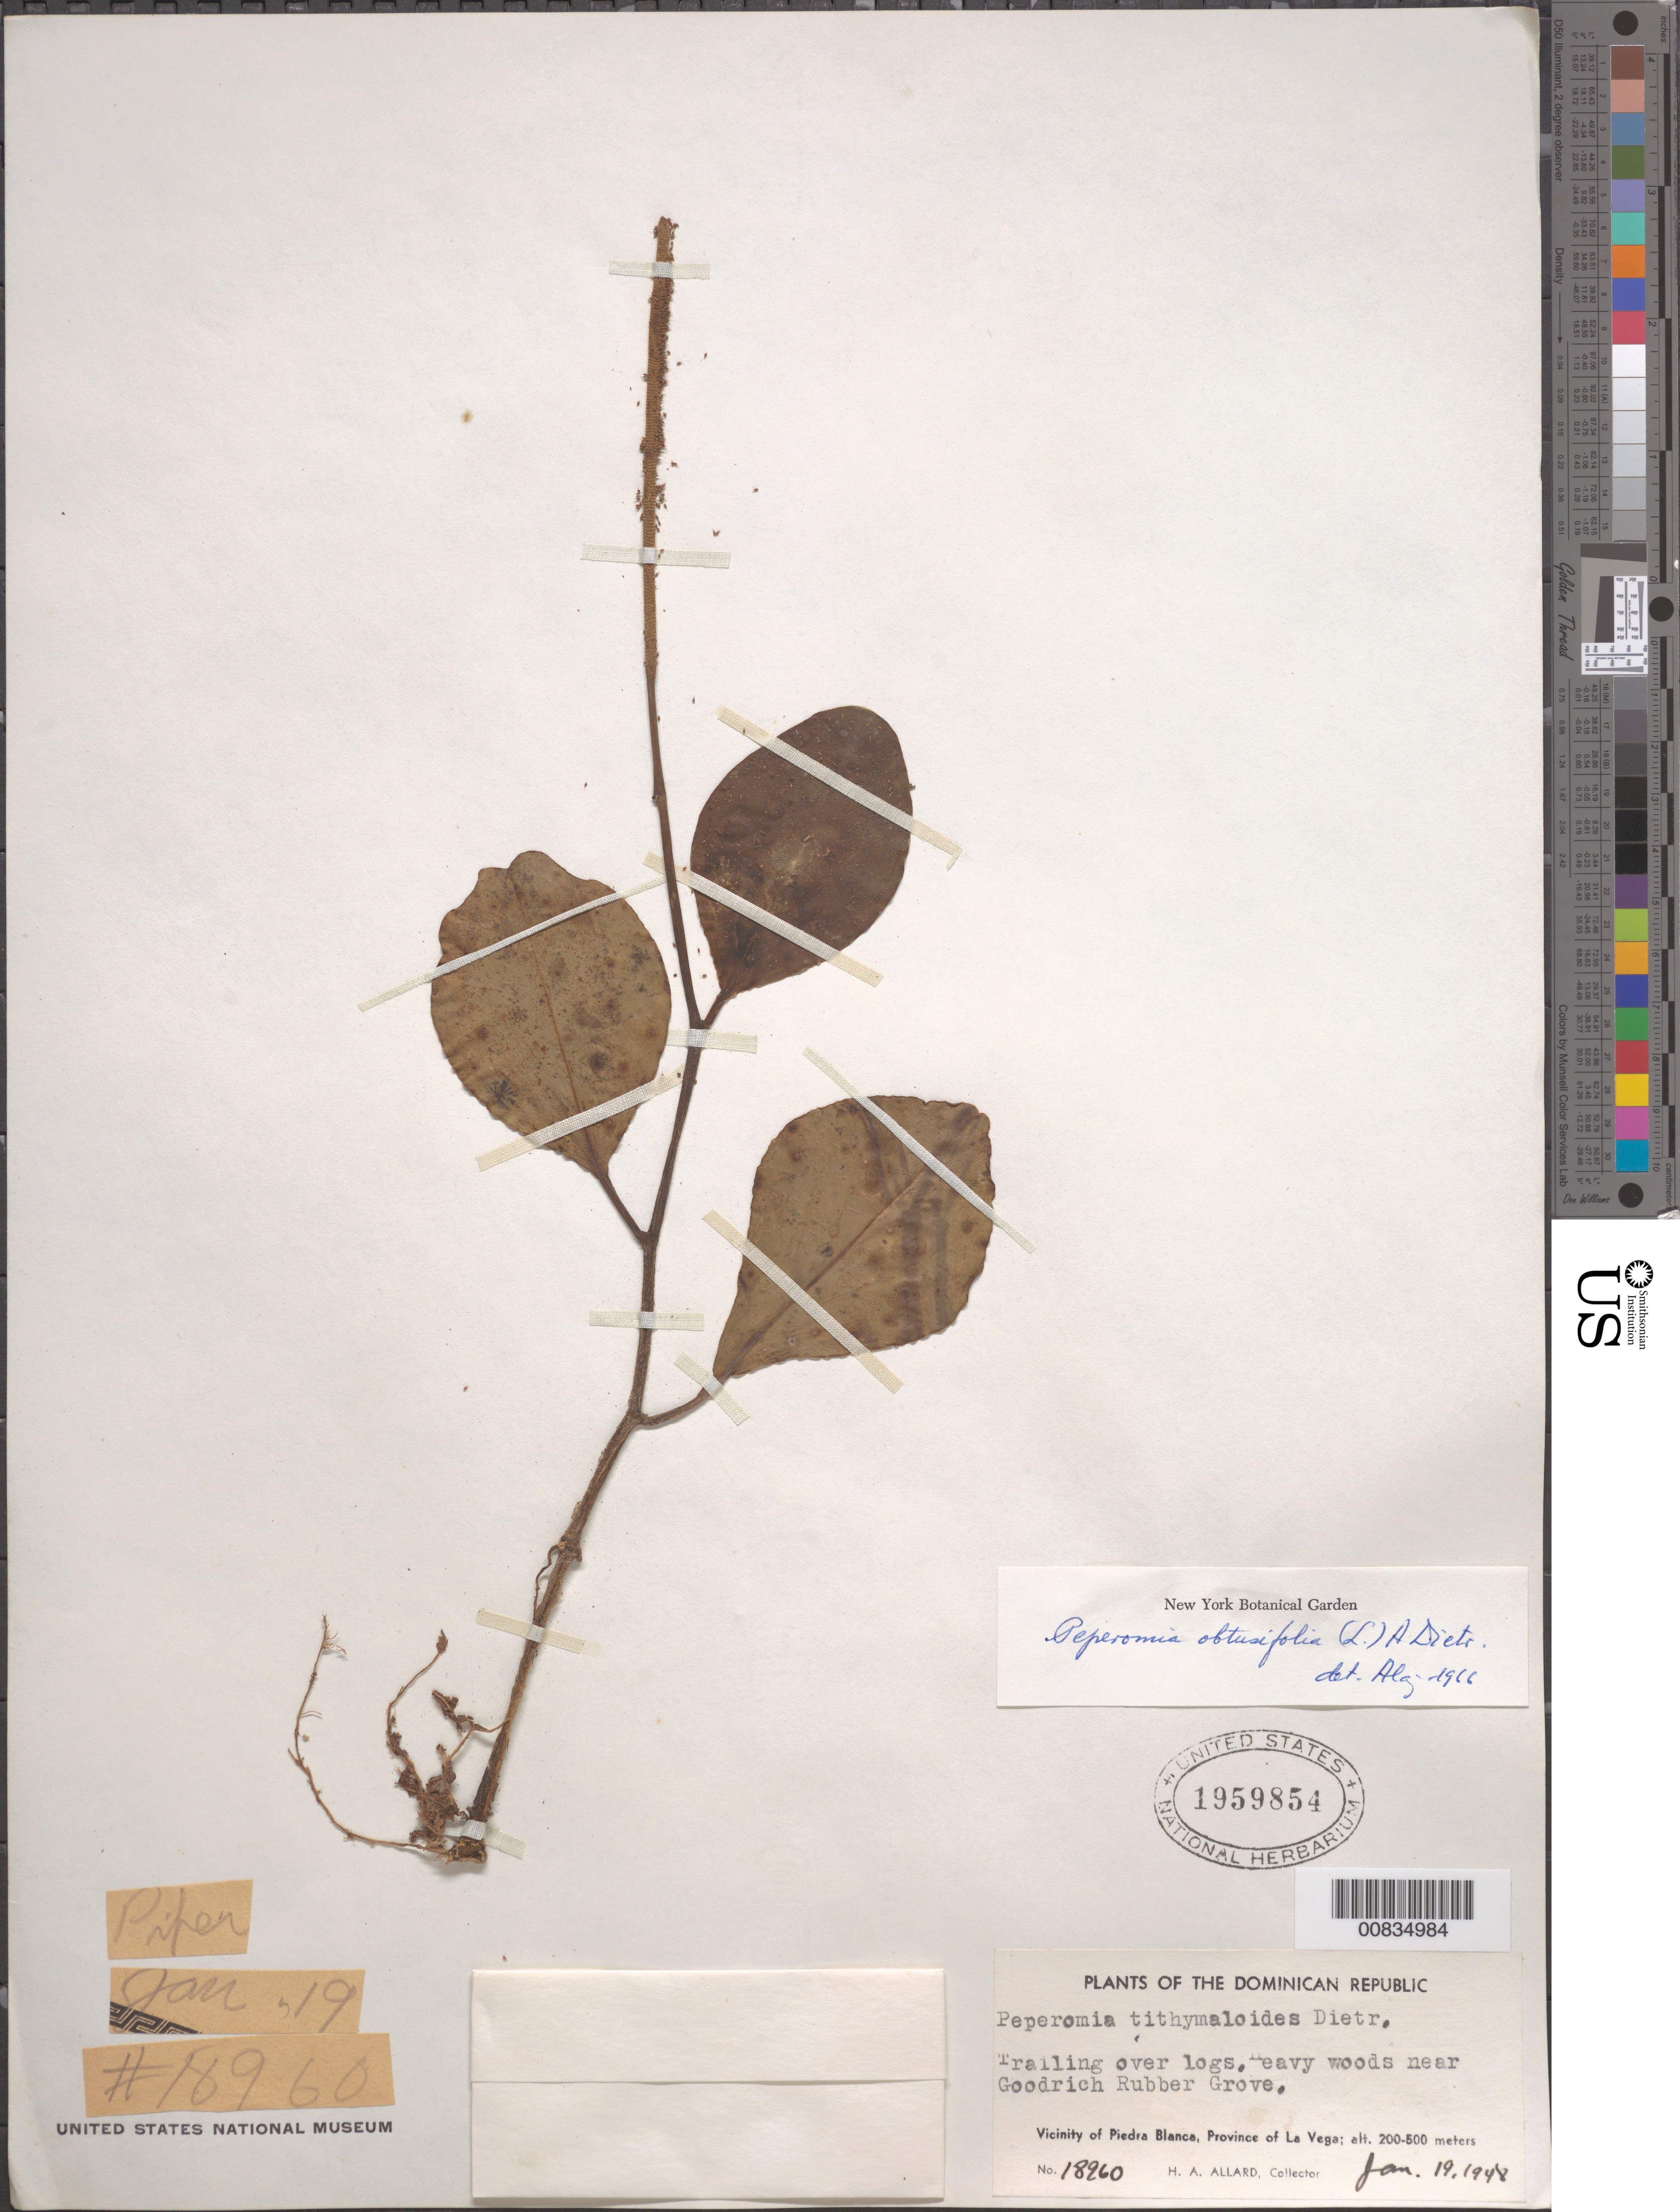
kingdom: Plantae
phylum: Tracheophyta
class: Magnoliopsida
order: Piperales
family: Piperaceae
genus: Peperomia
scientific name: Peperomia obtusifolia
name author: (L.) A. Dietr.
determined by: Liogier, Alain H.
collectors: H. A. Allard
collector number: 18260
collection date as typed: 19 Jan 1948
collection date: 1948-01-19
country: Dominican Republic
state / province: La Vega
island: Hispaniola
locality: Vicinity of Piedra Blanca. Heavy woods near Goodrich Rubber Grove.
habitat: Over logs. Heavy woods.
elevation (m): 200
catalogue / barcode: US 1959854